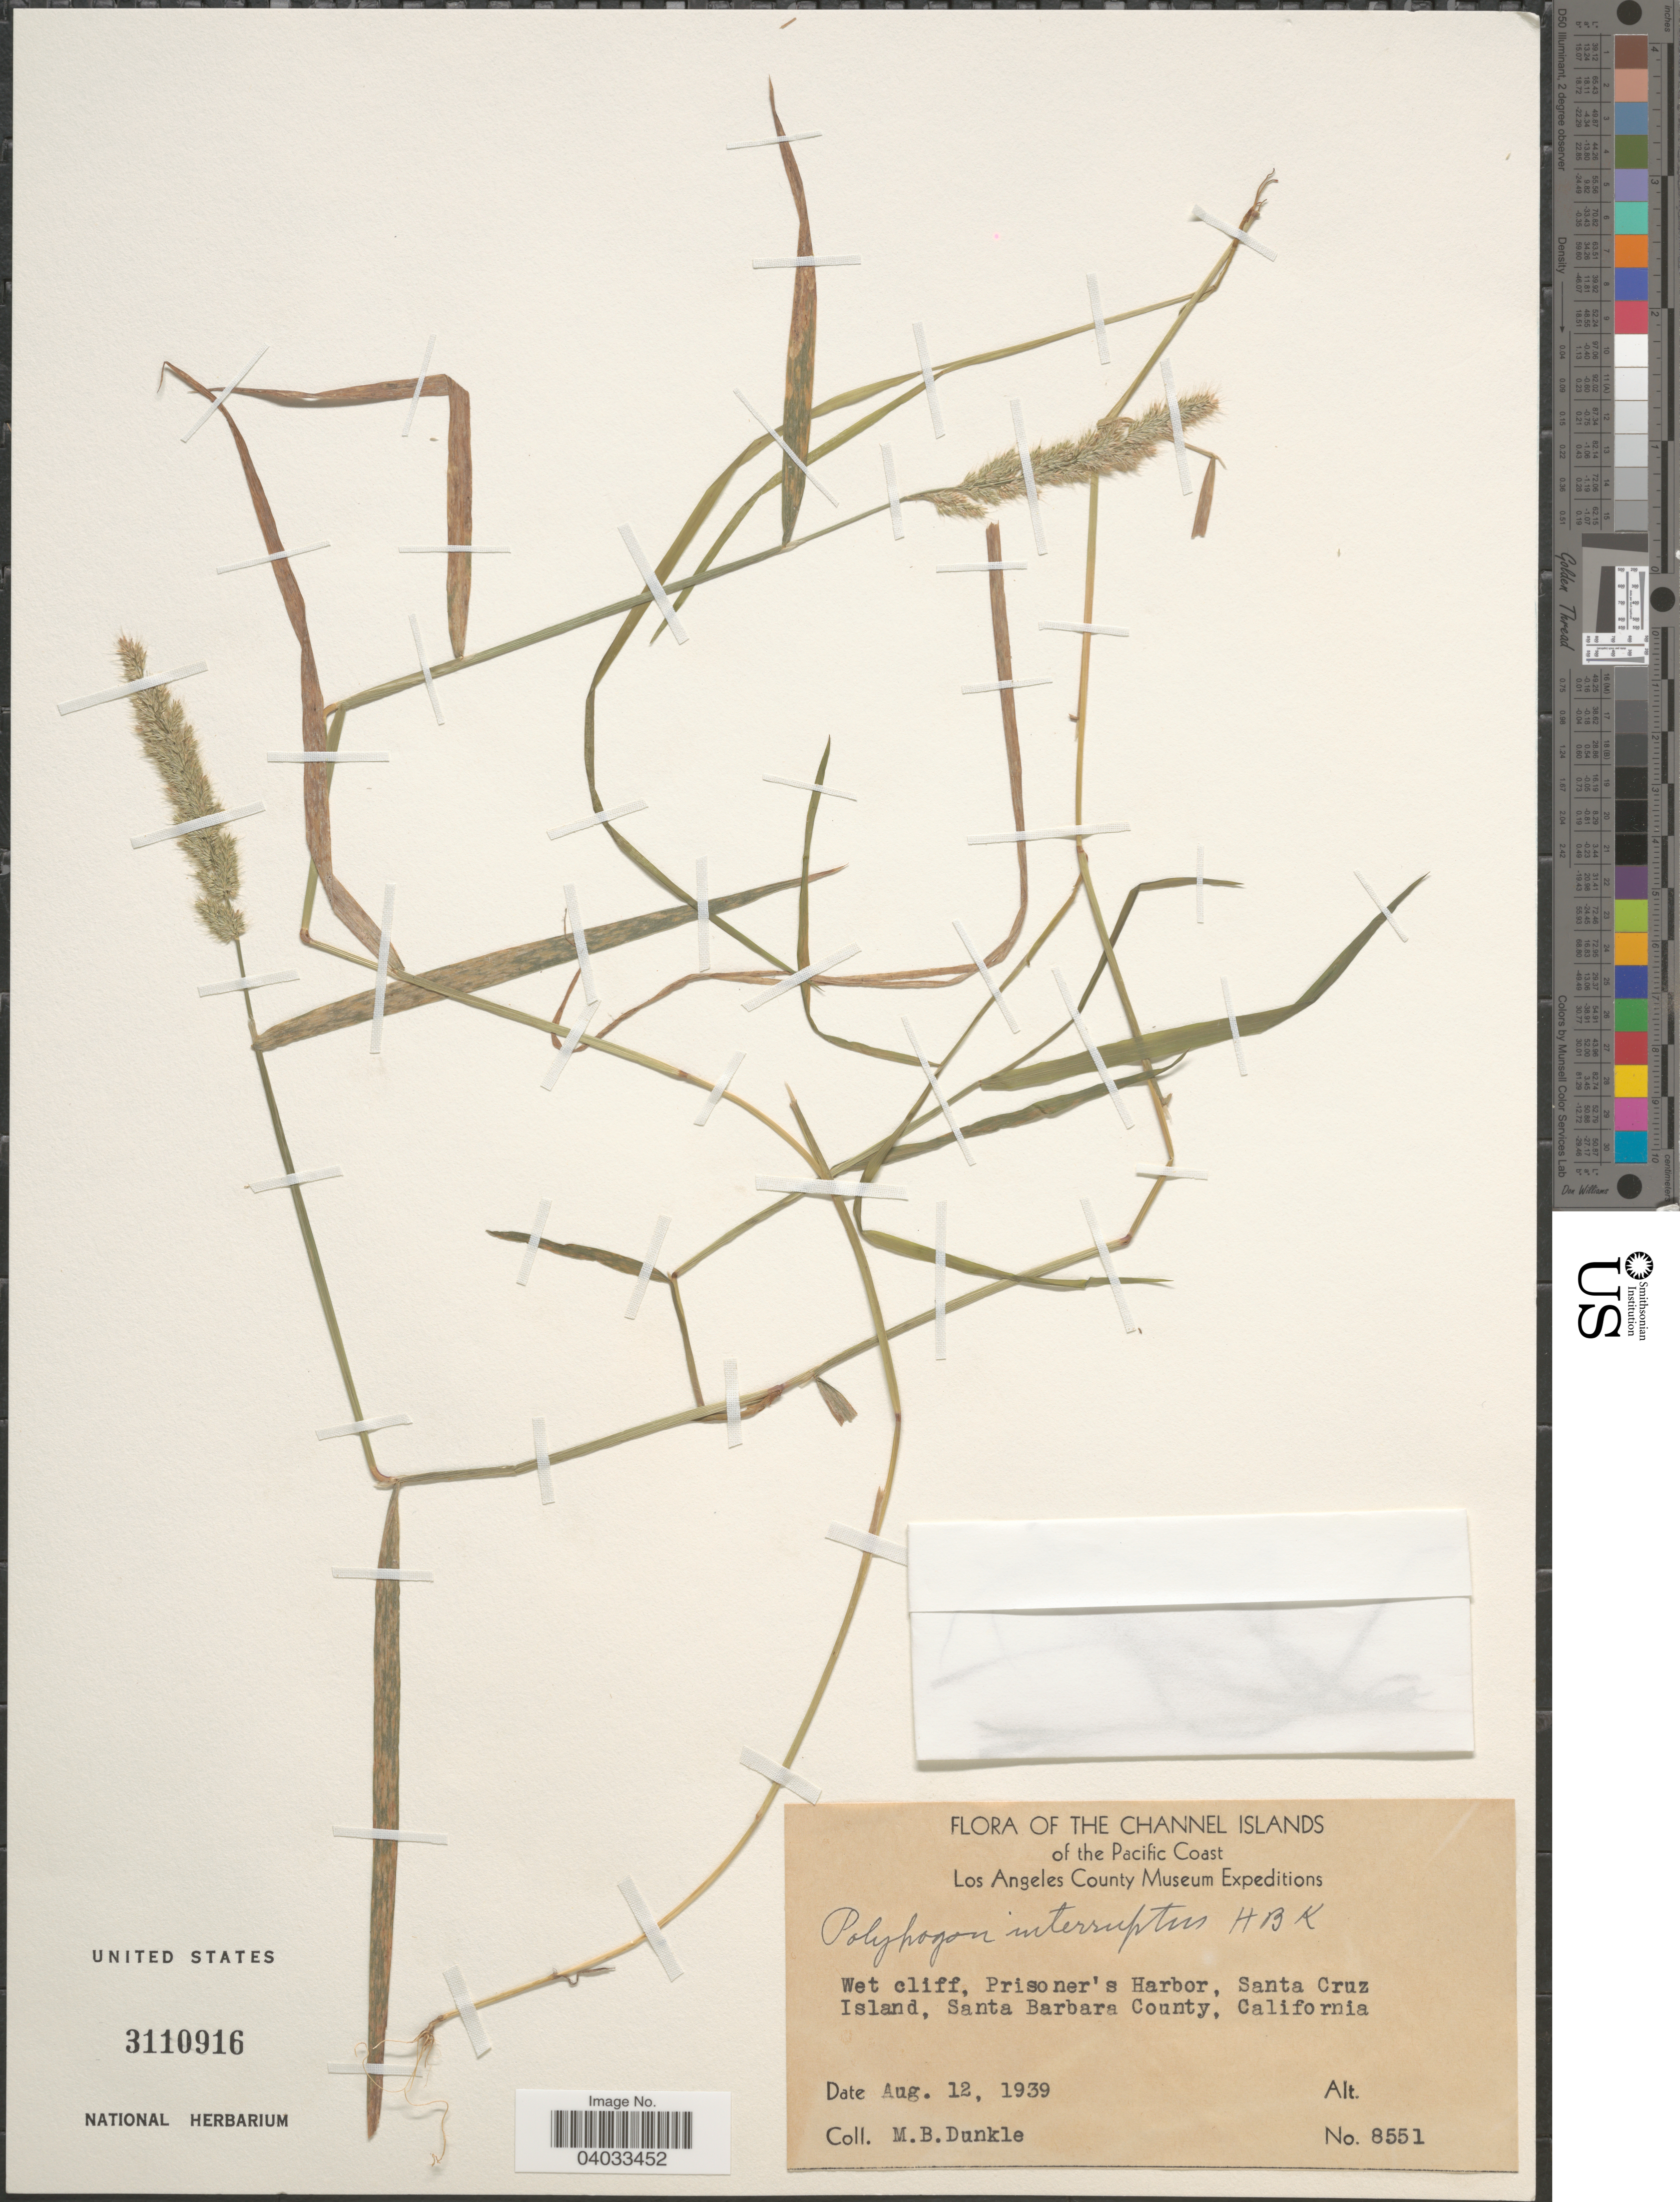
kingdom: Plantae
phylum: Tracheophyta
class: Liliopsida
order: Poales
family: Poaceae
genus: Polypogon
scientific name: Polypogon interruptus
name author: Kunth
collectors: M. Dunkle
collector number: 8551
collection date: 1939-08-12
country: United States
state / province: California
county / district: Santa Barbara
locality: The Channel Islands of the Pacific Coast. Prisoner's Harbor, Santa Cruz Island, Santa Barbara County.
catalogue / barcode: US 3110916